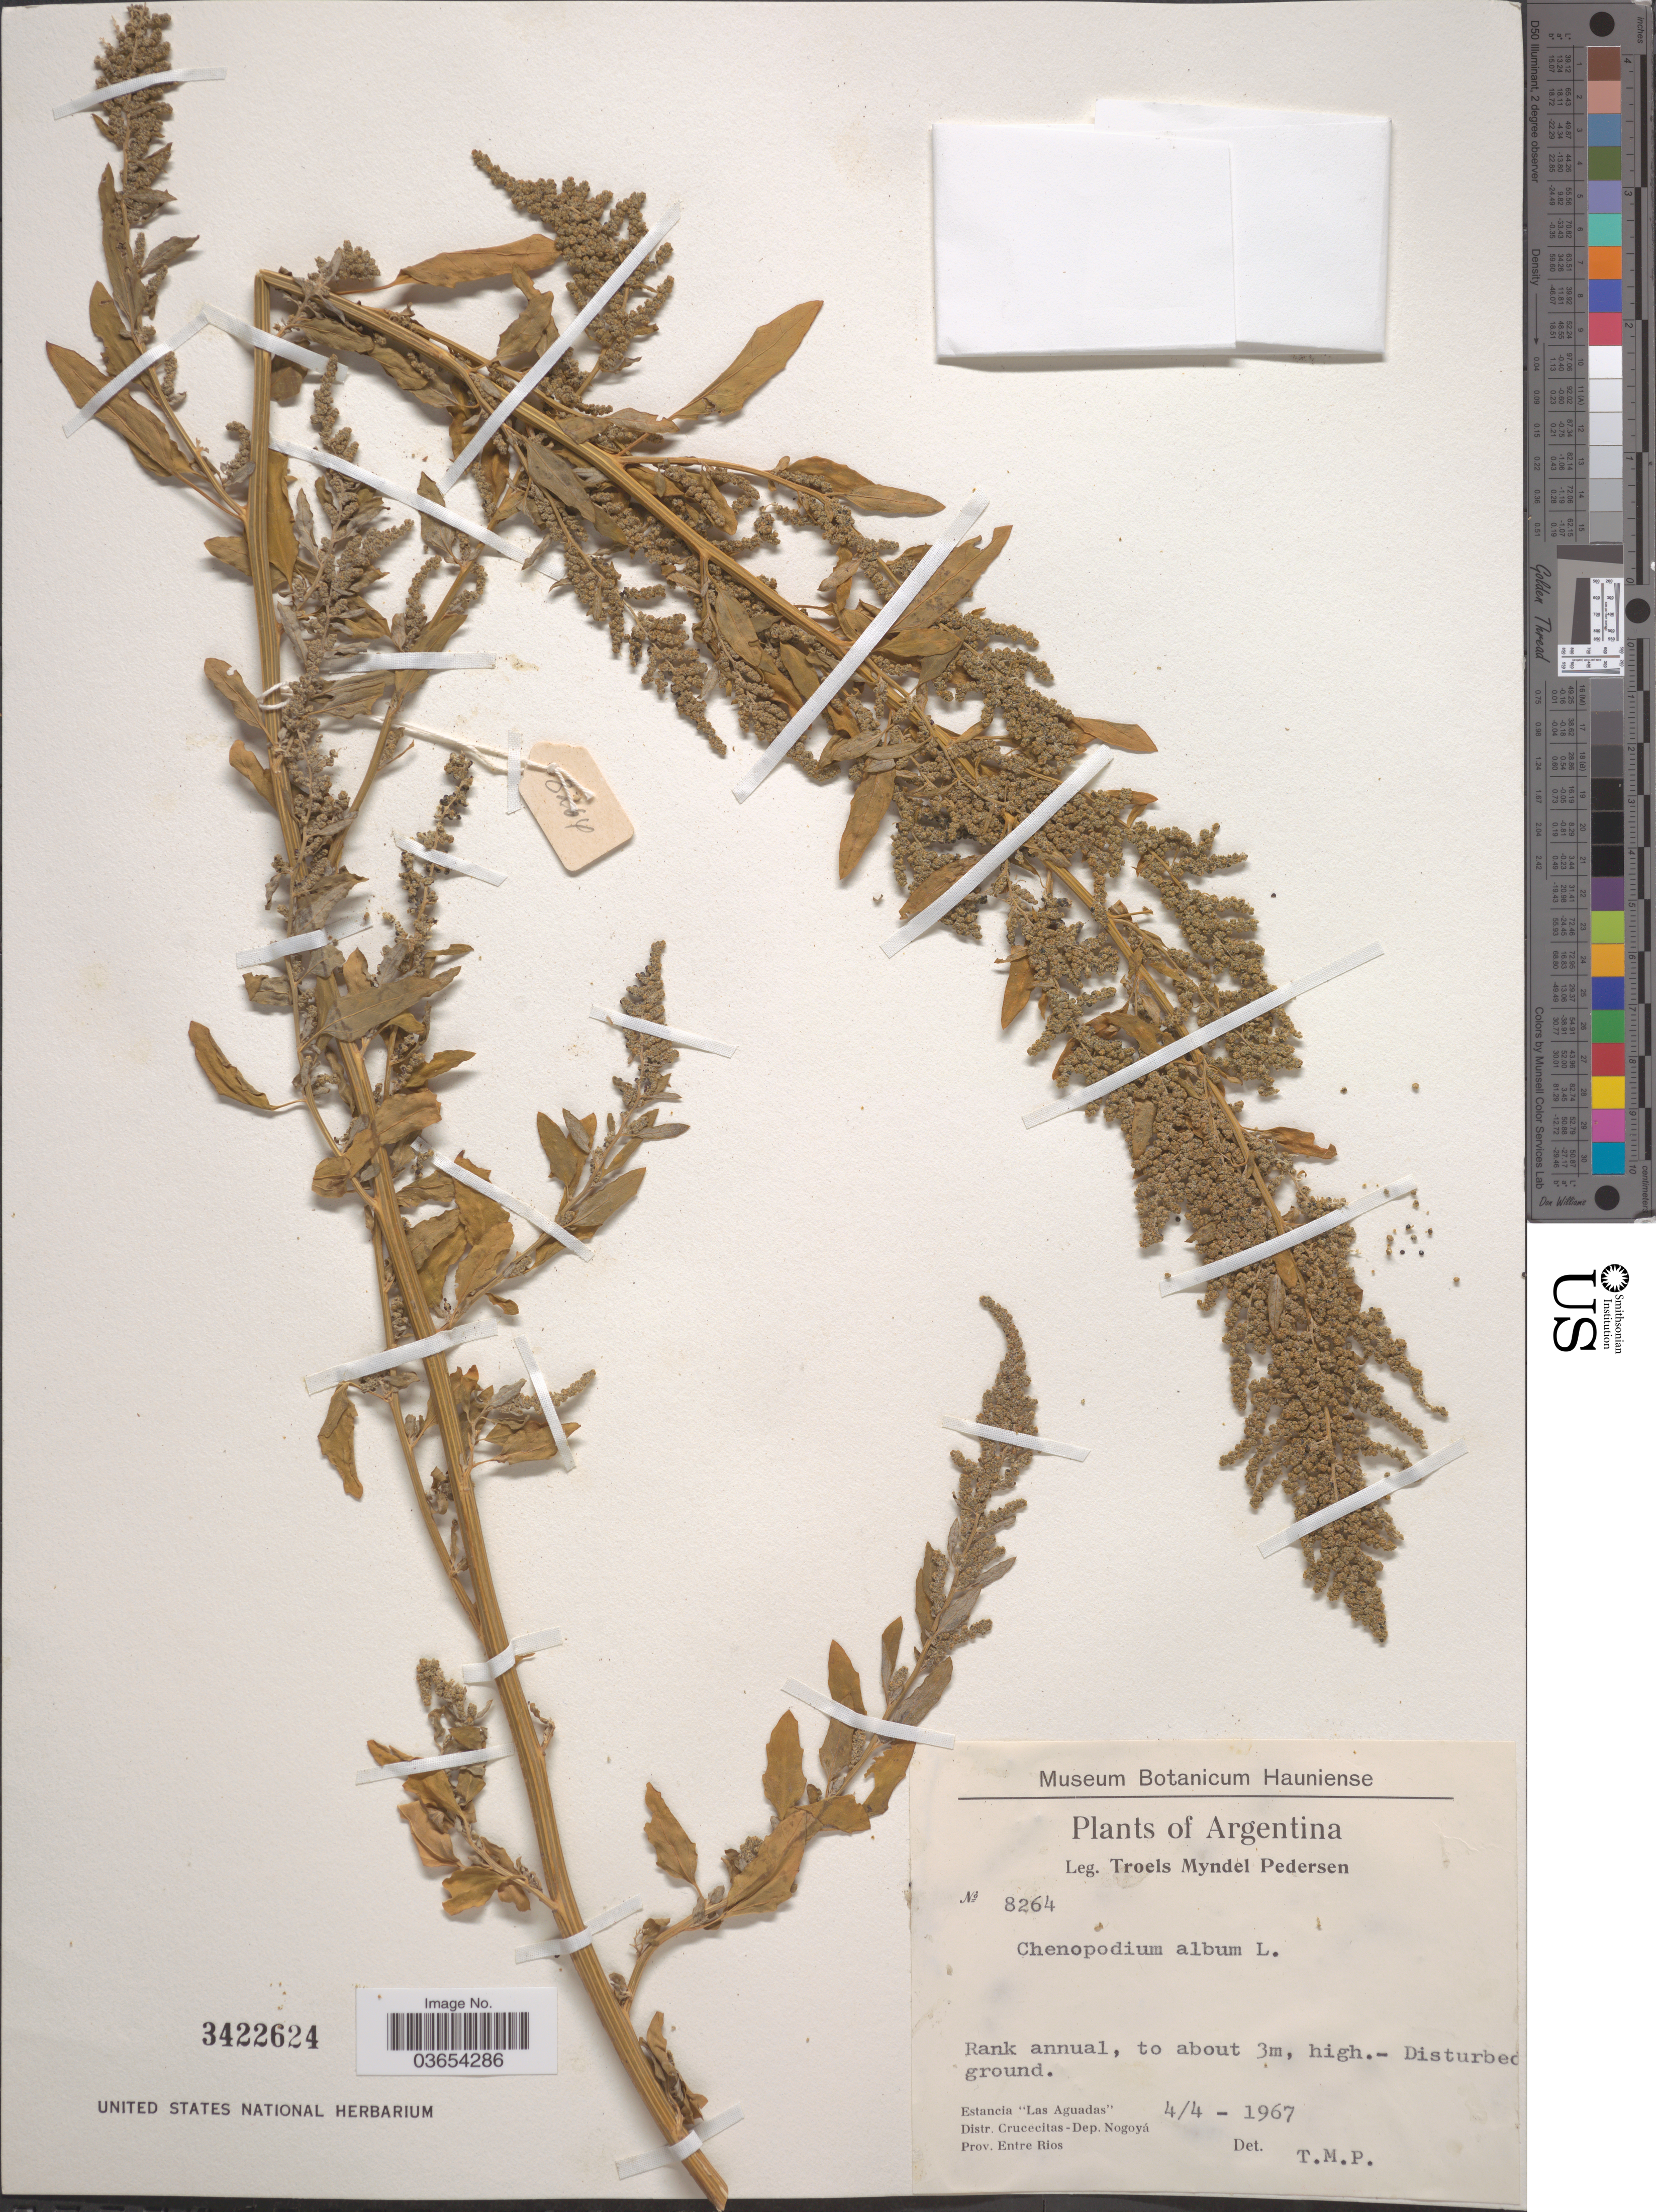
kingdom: Plantae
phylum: Tracheophyta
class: Magnoliopsida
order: Caryophyllales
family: Amaranthaceae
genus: Chenopodium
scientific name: Chenopodium album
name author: L.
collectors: T. Pederson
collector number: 8264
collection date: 1967-04-04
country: Argentina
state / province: Entre Rios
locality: Estancia "Las Aguadas". Distr. Crucecitas - Dep. Nogoyá.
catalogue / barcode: US 3422624